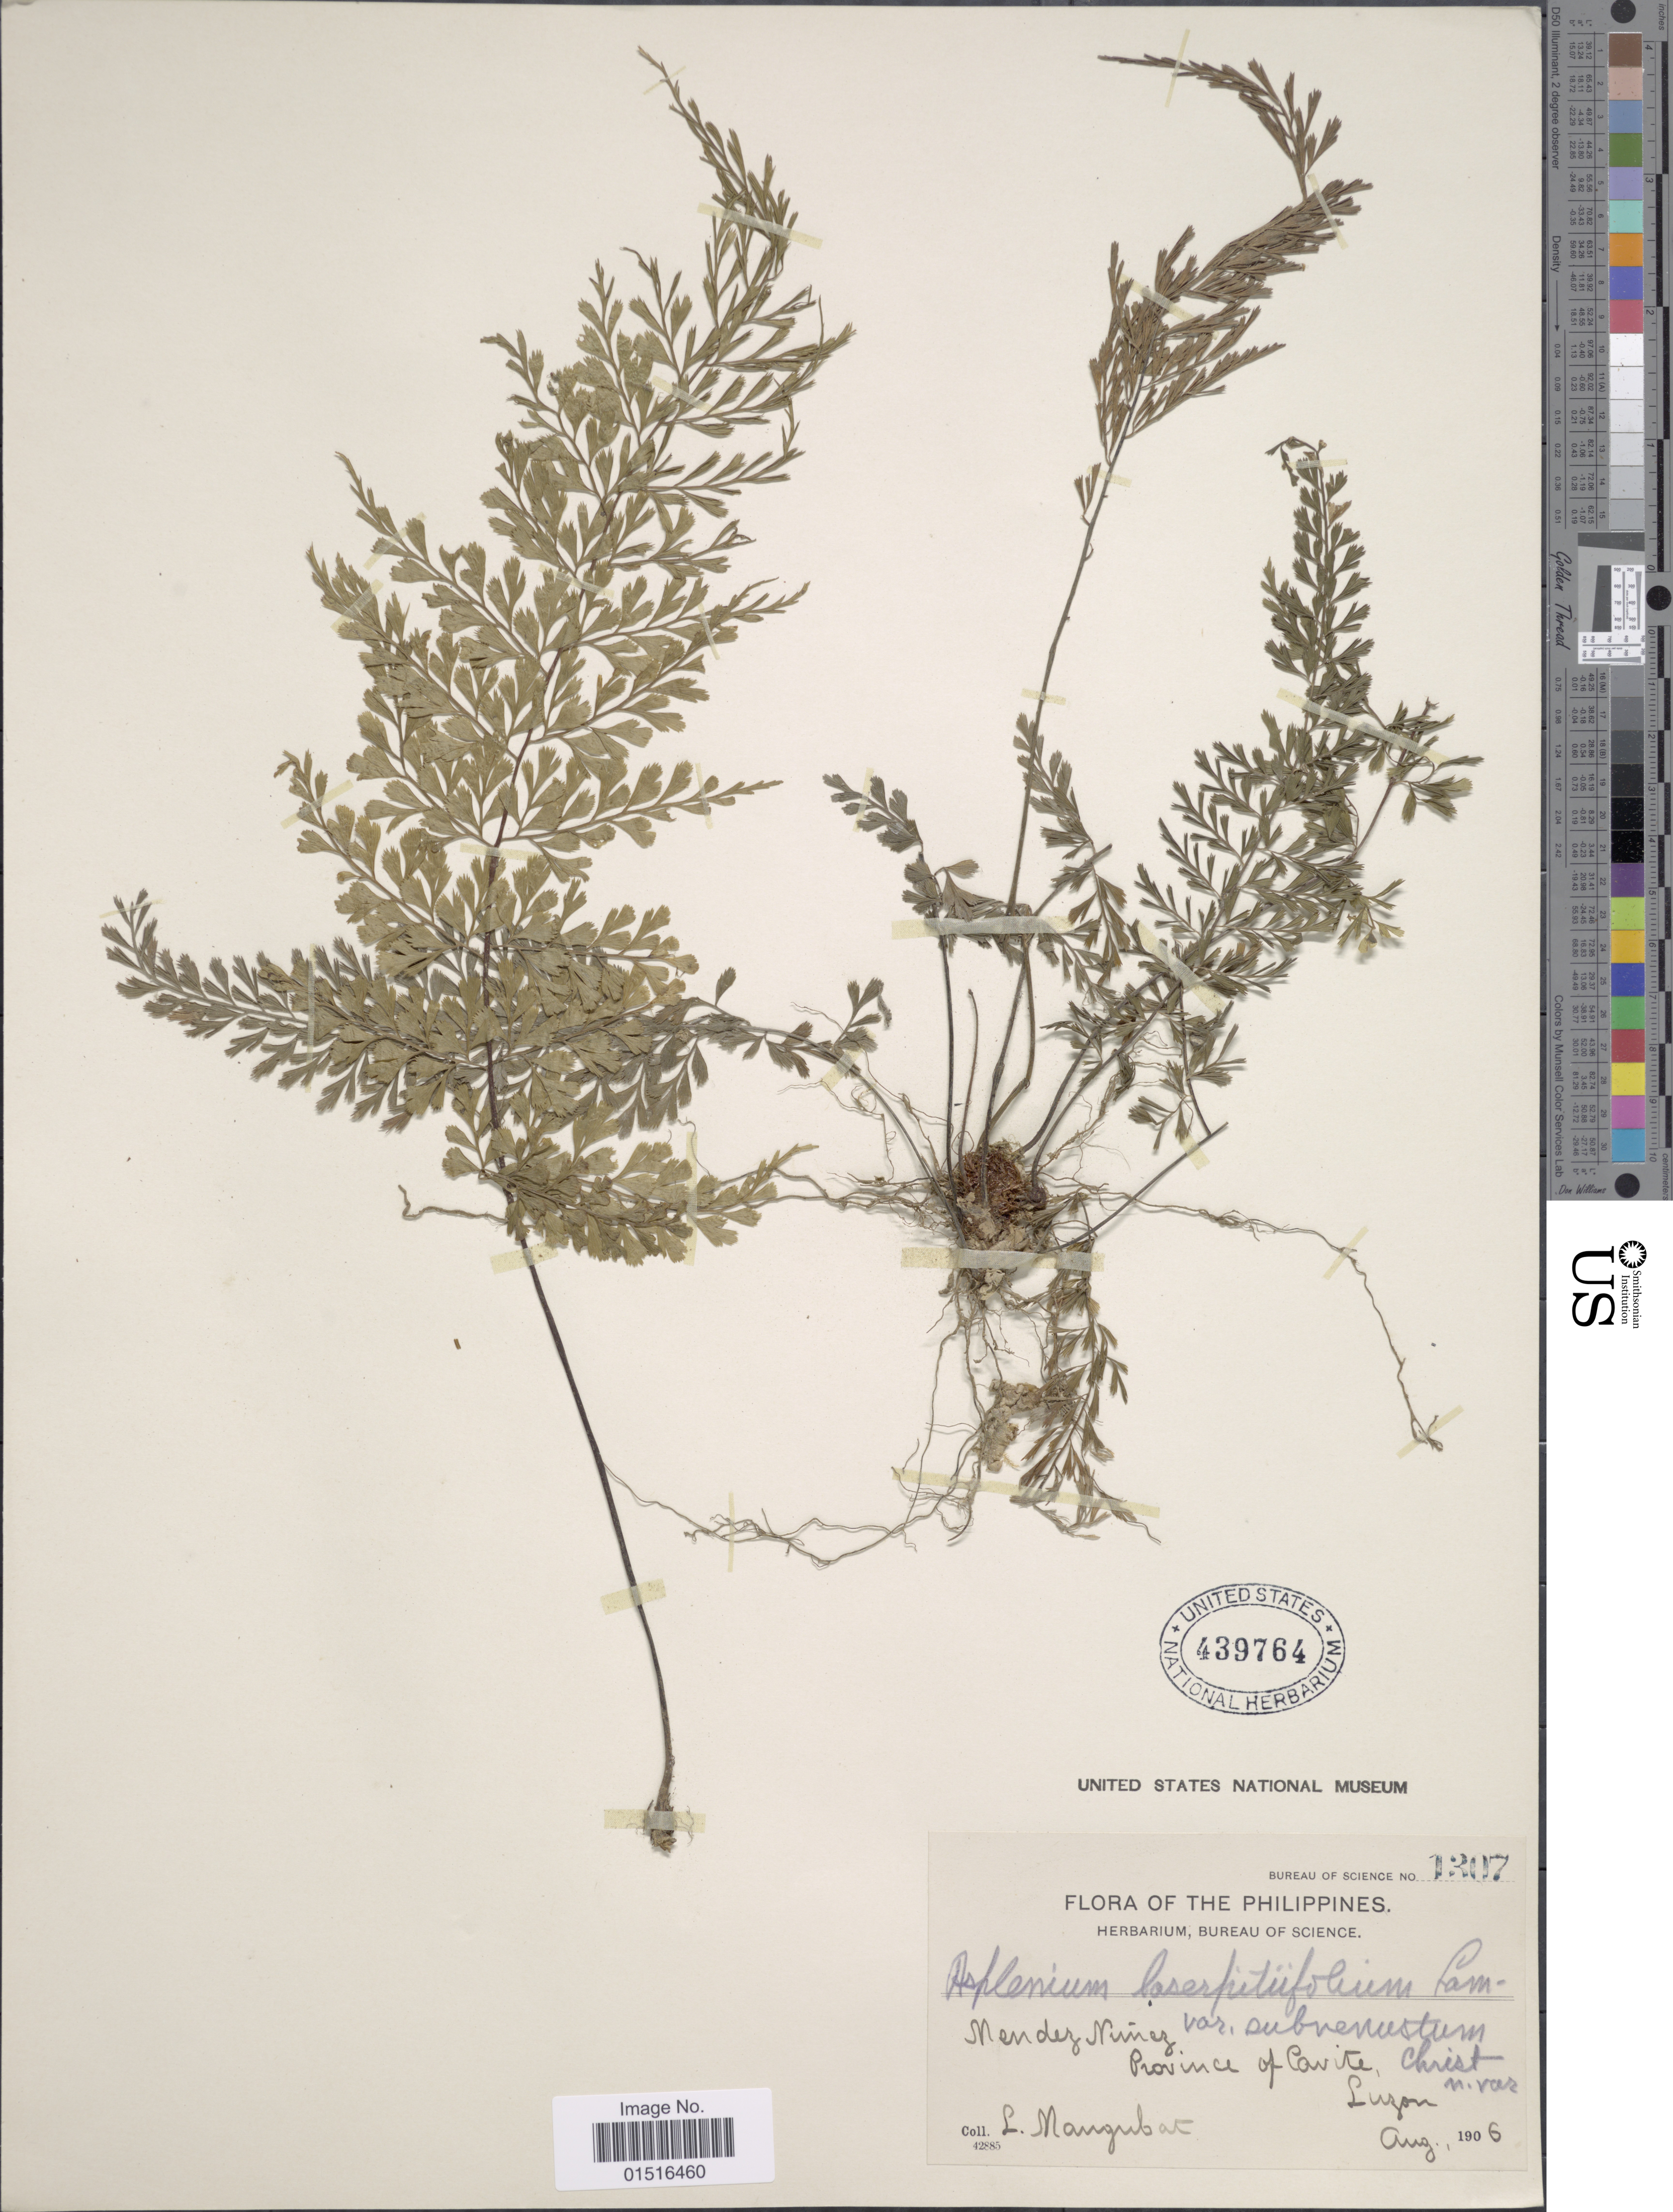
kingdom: Plantae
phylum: Tracheophyta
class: Polypodiopsida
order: Polypodiales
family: Aspleniaceae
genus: Asplenium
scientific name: Asplenium laserpitiifolium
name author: Lam.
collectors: L. Mangubat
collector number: Bureau of Science 1307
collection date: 1906-08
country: Philippines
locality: Mendez-Nunez, province of Cavite, Luzon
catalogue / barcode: US 439764